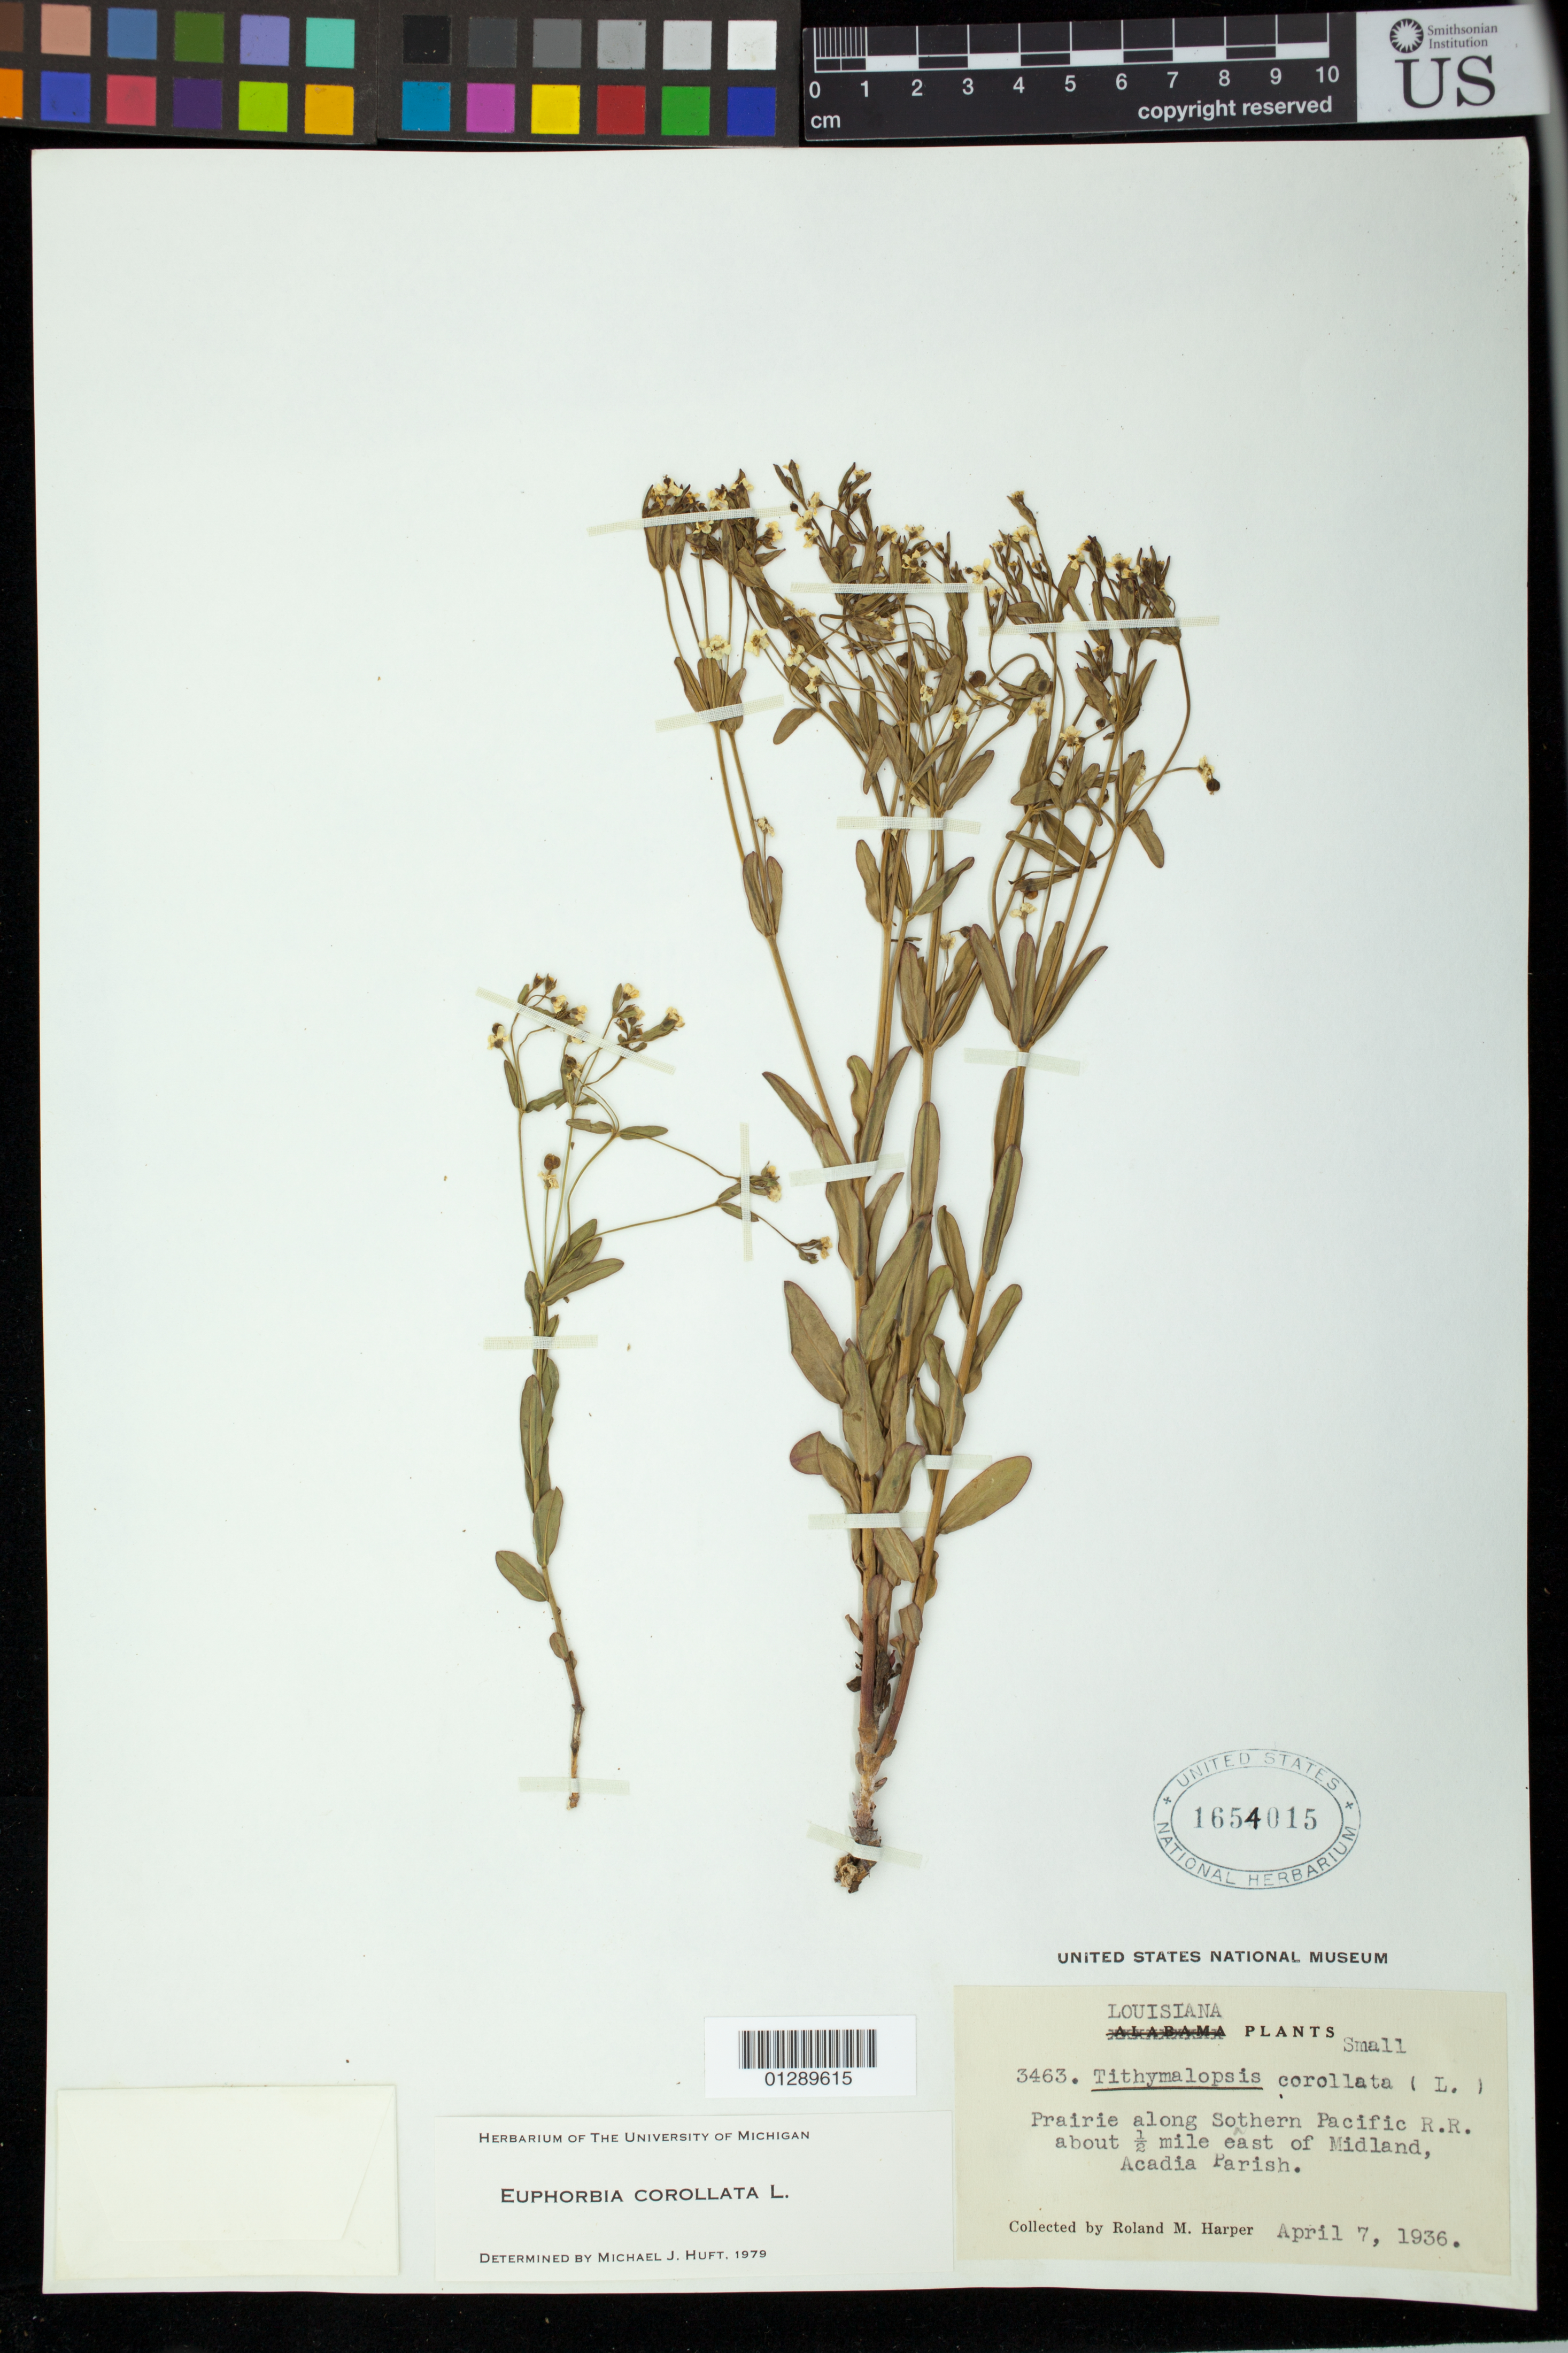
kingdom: Plantae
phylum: Tracheophyta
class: Magnoliopsida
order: Malpighiales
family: Euphorbiaceae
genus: Euphorbia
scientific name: Euphorbia corollata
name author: L.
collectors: R. M. Harper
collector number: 3463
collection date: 1936-04-07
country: United States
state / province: Louisiana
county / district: Acadia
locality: Along Southern Pacific R.R. about 1/2 mile east of Midland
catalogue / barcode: US 1654015